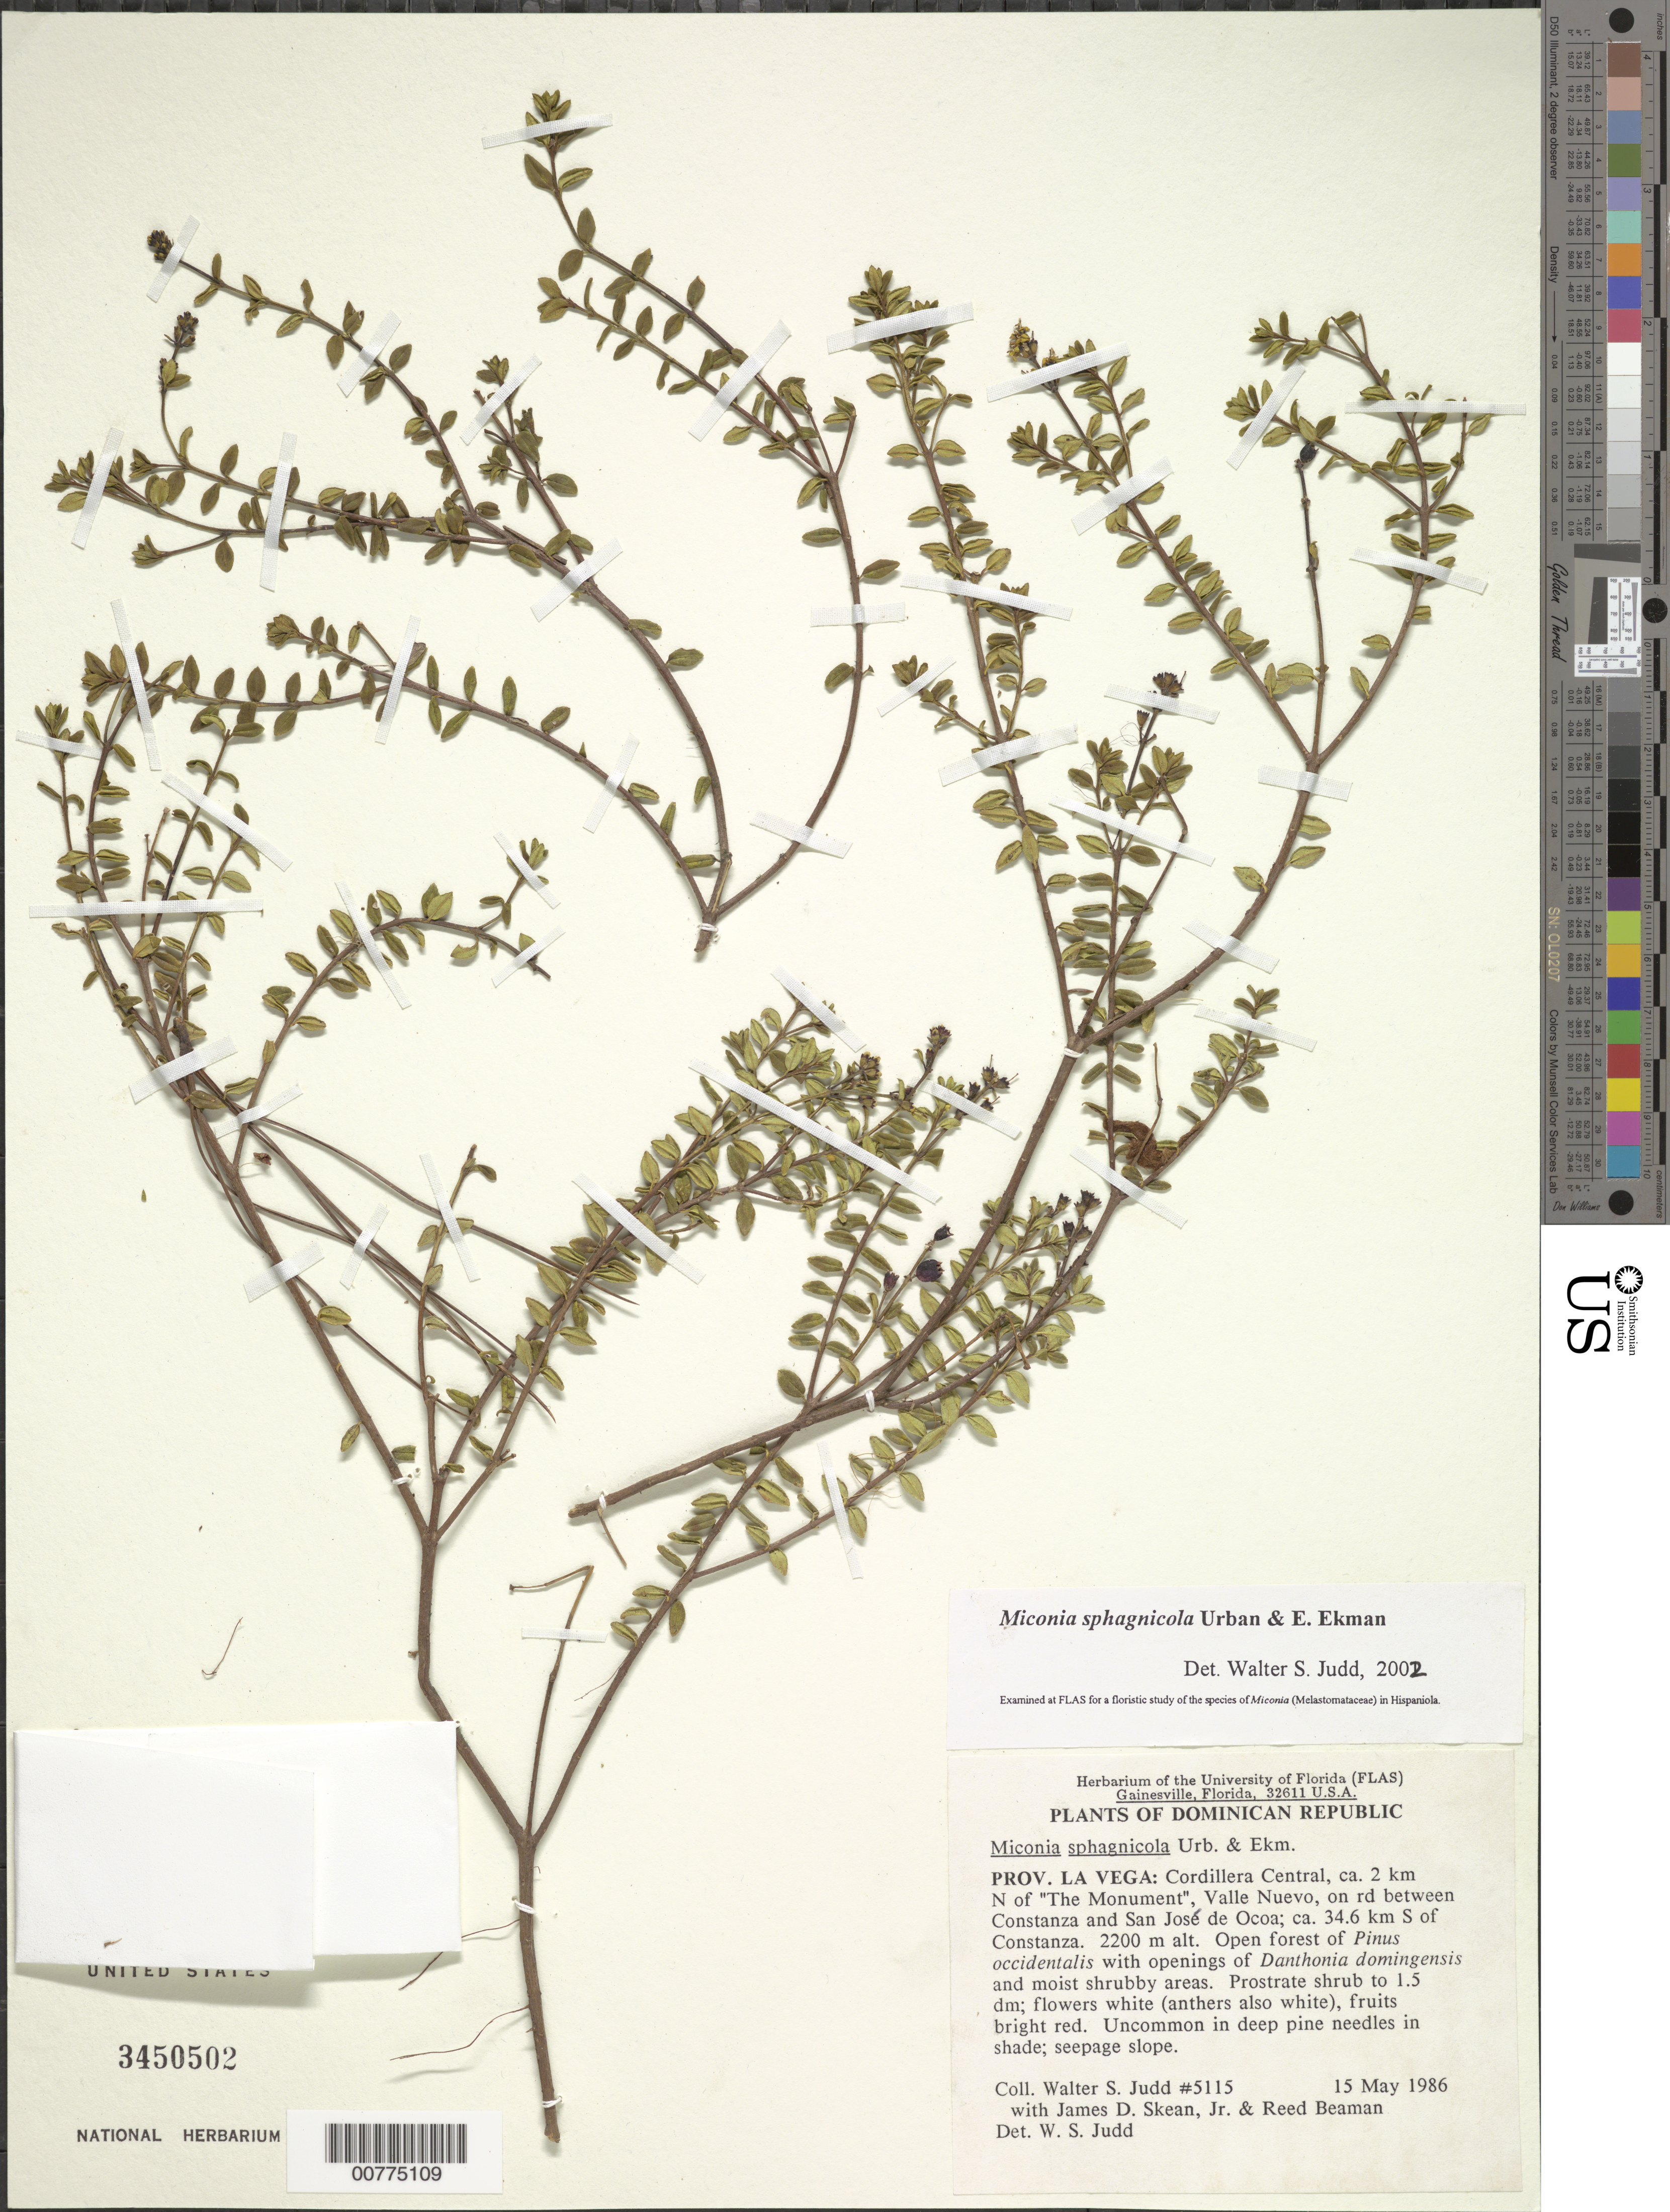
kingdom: Plantae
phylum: Tracheophyta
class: Magnoliopsida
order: Myrtales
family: Melastomataceae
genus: Miconia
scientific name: Miconia sphagnicola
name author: Urb. & Ekman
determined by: Judd, Walter S.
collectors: W. S. Judd, J. D. Skean & R. S. Beaman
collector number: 5115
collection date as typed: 15 May 1986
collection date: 1986-05-15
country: Dominican Republic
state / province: La Vega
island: Hispaniola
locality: Cordillera Central, 2 km N of "The Monument", Valle Nuevo, on road between Constanza and San José de Ocoa, 34.6 km S of Constanza.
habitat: Open forest of Pinus occidentalis with openings of Danthonia domingensis and moist shrubby areas.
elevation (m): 2200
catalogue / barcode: US 3450502